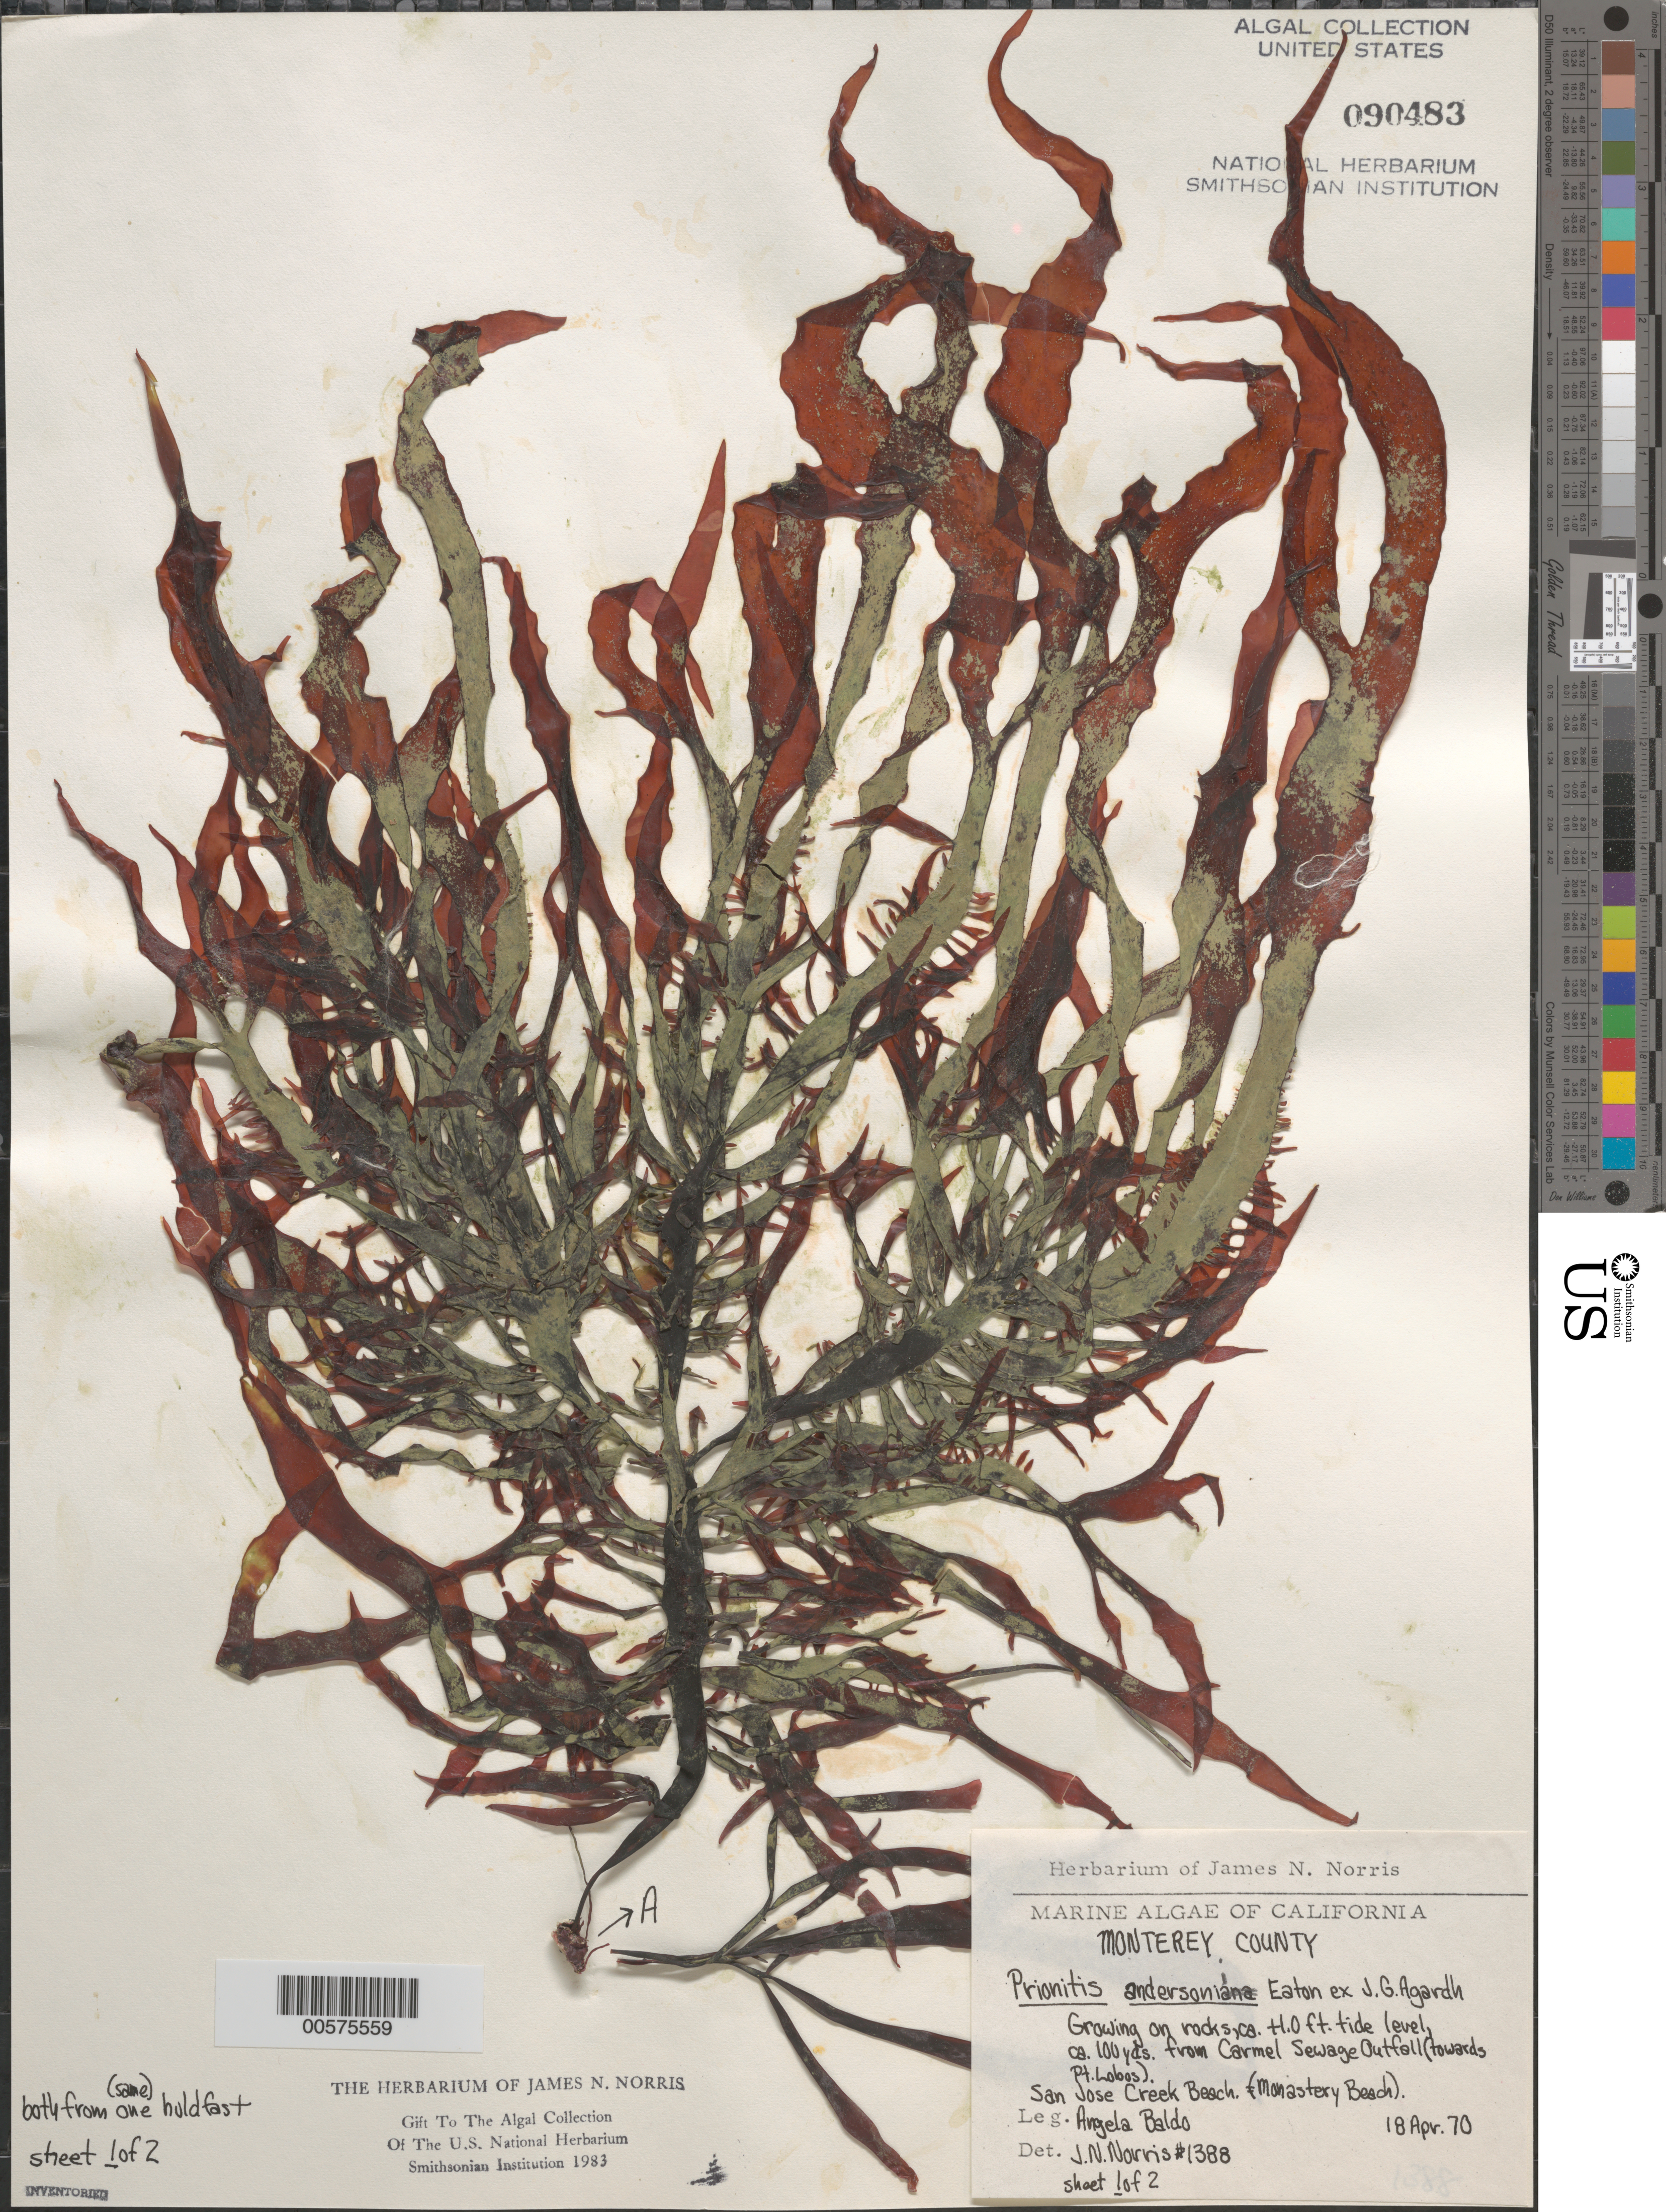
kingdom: Plantae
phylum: Rhodophyta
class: Florideophyceae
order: Cryptonemiales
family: Cryptonemiaceae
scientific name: Prionitis sternbergii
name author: (C. Agardh) J. Agardh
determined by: Algae name updating Project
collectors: A. Baldo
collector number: JN-1388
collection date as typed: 18 Apr 1970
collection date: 1970-04-18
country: United States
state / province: California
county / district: Monterey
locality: San Jose Creek Beach (Monastery Beach)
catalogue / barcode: US 90483